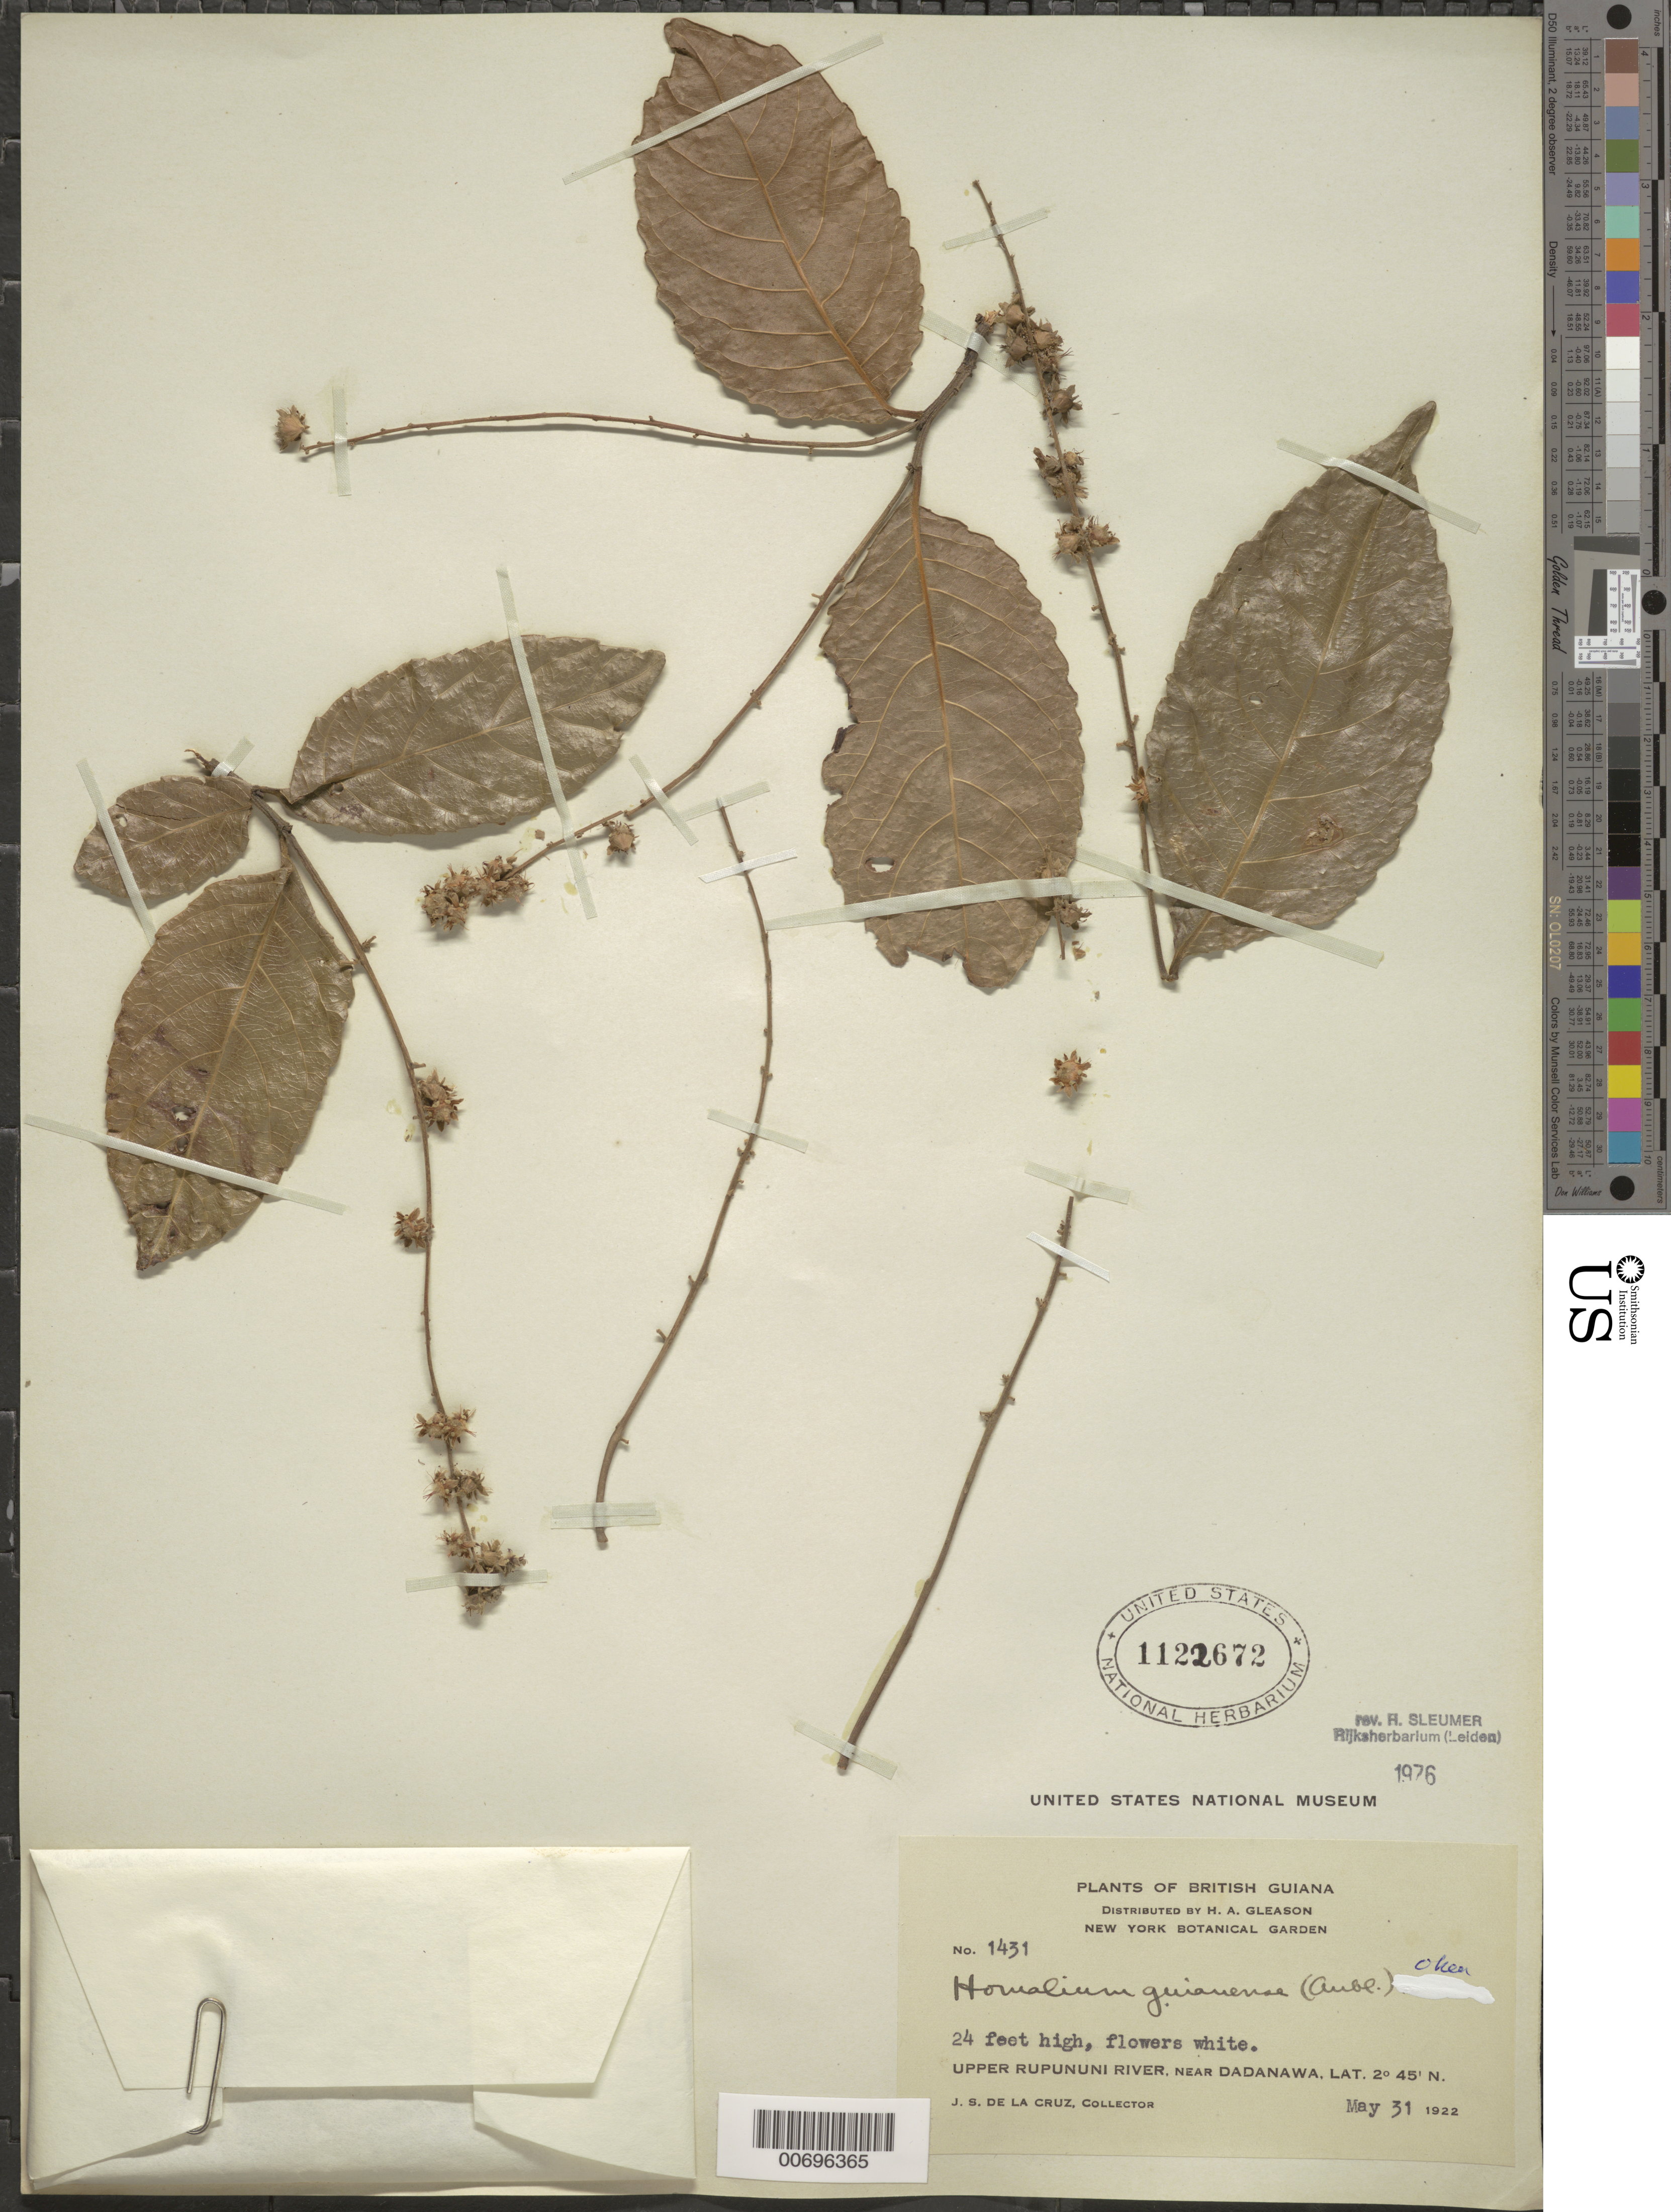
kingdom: Plantae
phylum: Tracheophyta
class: Magnoliopsida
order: Malpighiales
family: Salicaceae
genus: Homalium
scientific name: Homalium guianense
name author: (Aubl.) Oken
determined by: Sleumer, H. O.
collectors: J. S. de la Cruz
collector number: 1431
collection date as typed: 31-May-22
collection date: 1922-05-31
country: Guyana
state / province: U. Takutu-U. Essequibo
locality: Dadanawa, vic., upper Rupununi R.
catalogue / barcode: US 1122672